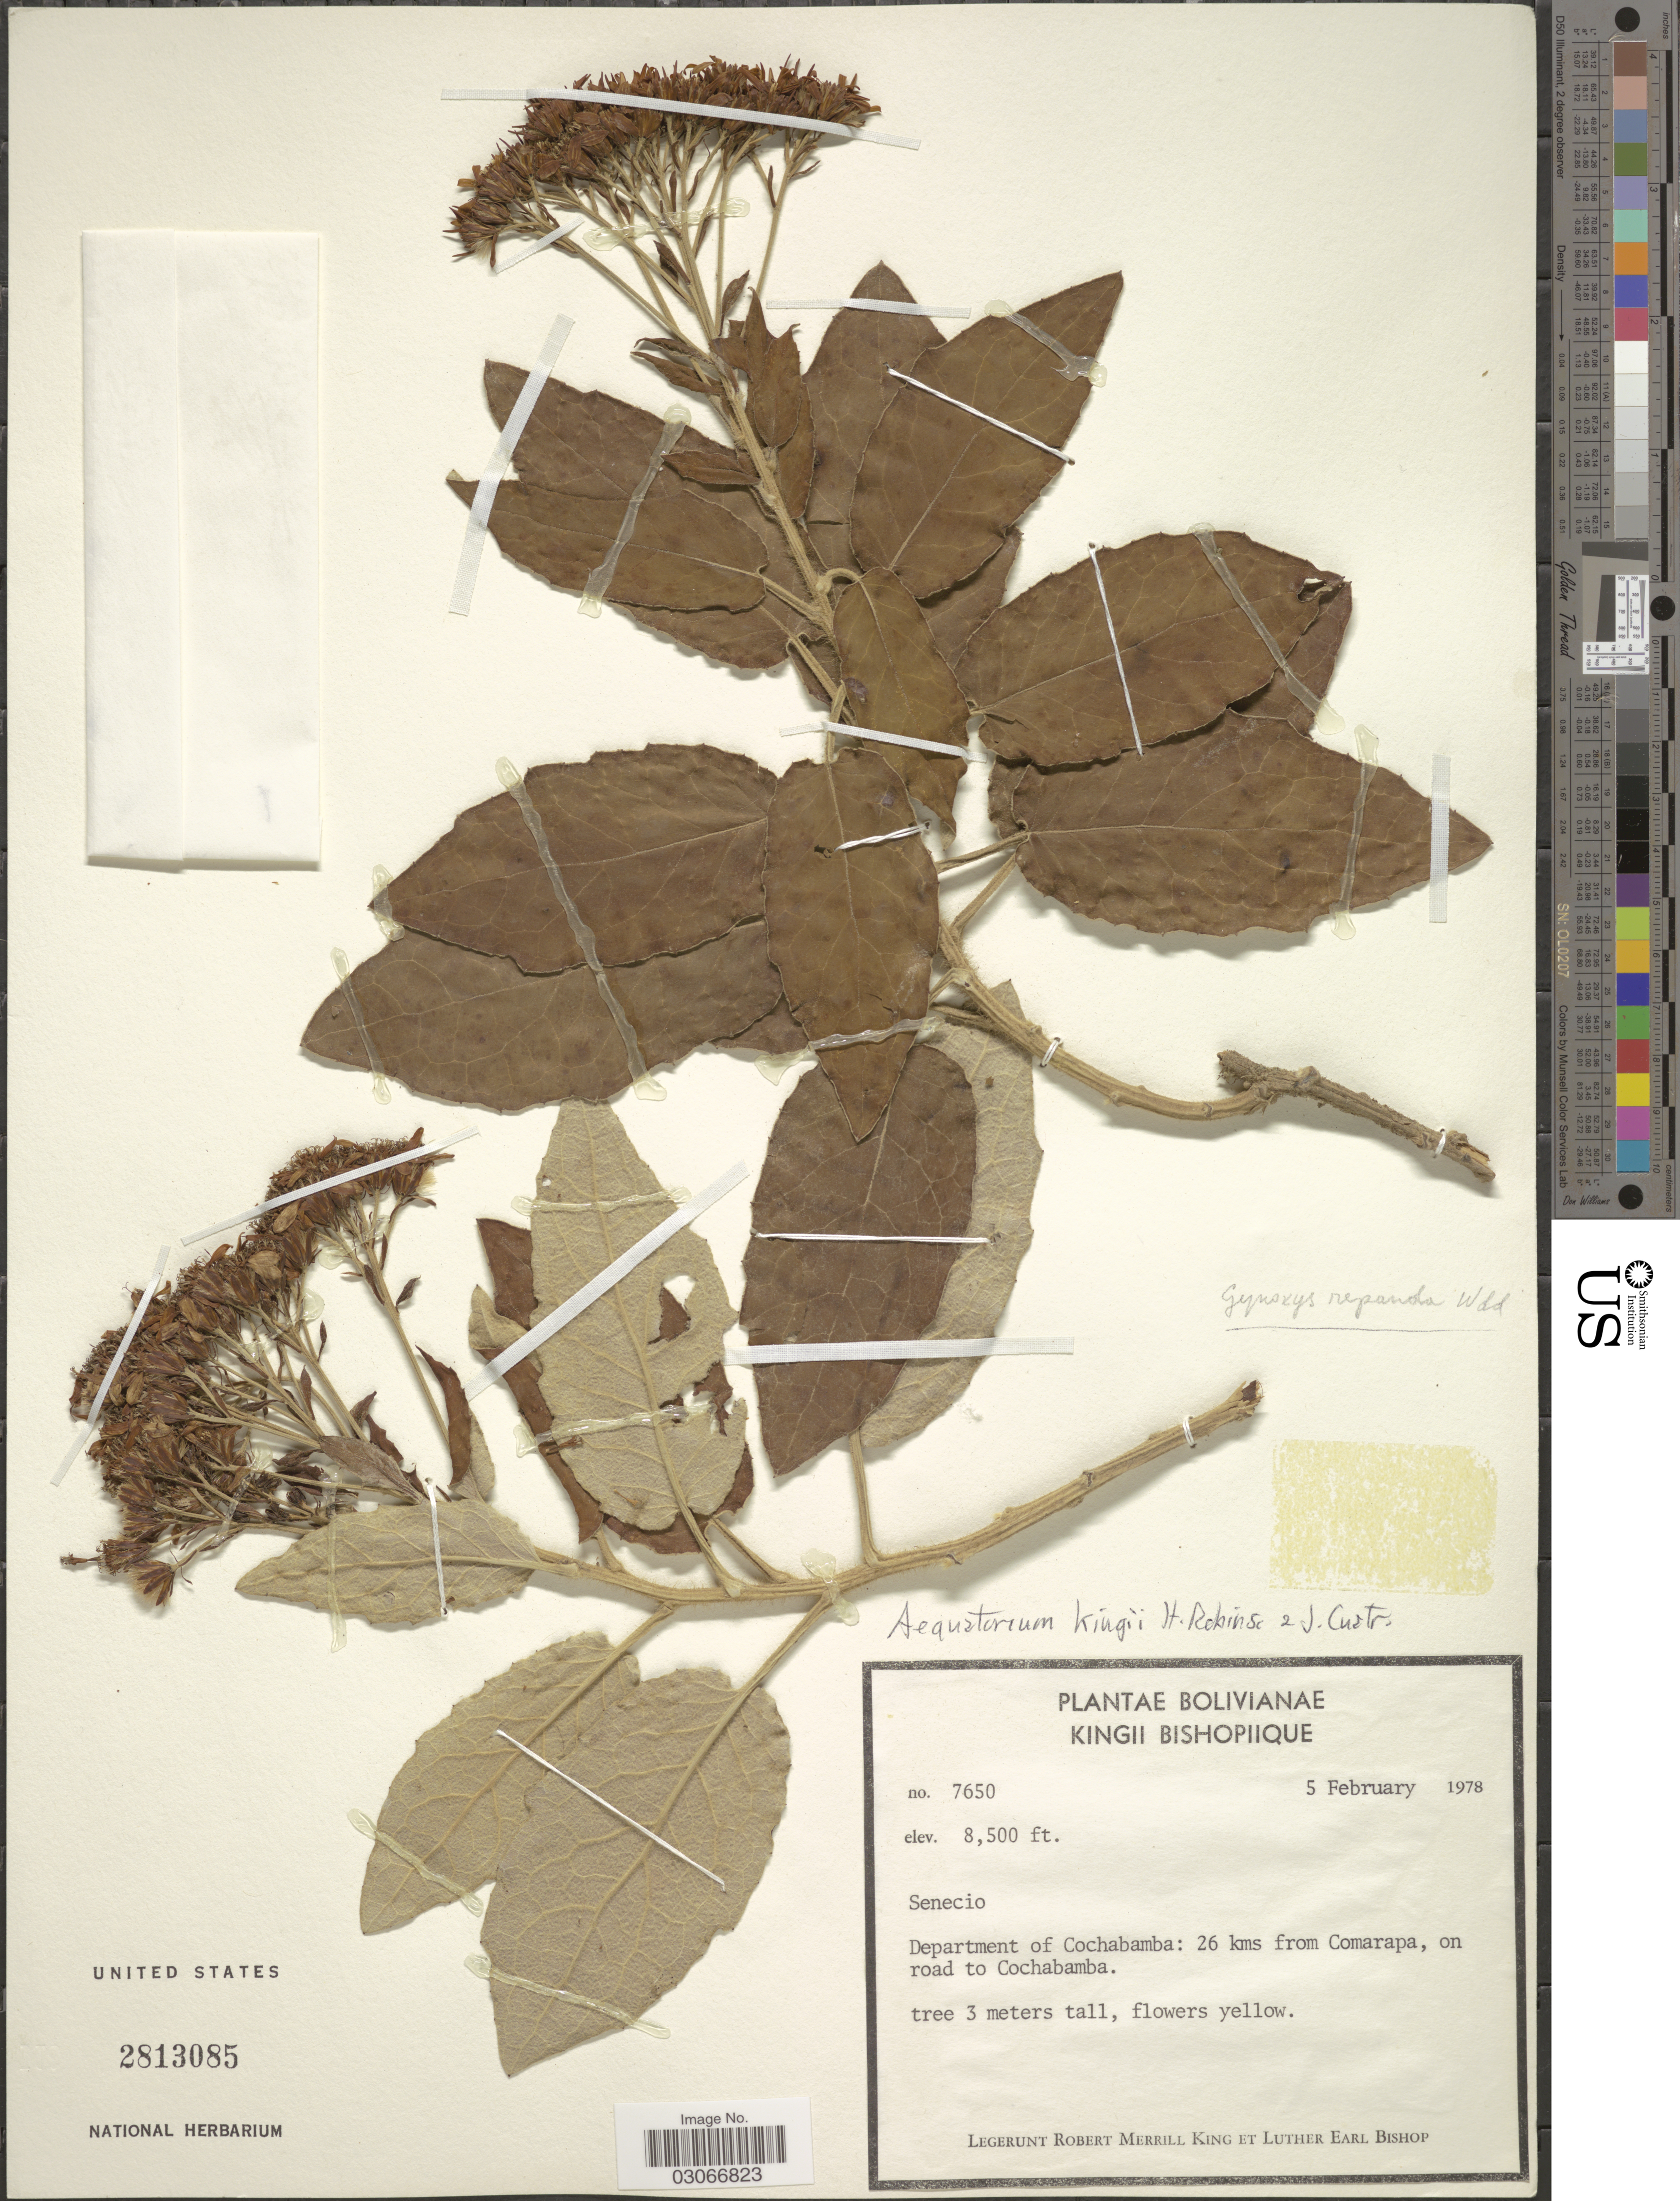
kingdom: Plantae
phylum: Tracheophyta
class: Magnoliopsida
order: Asterales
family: Asteraceae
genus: Nordenstamia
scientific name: Nordenstamia kingii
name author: (H. Rob. & Cuatrec.) B. Nord.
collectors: R. M. King & L. E. Bishop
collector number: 7650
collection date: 1978-02-05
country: Bolivia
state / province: Cochabamba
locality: Department of Cochabamba: 26 kms from Comarapa, on road to Cochabamba.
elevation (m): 2591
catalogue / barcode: US 2813085